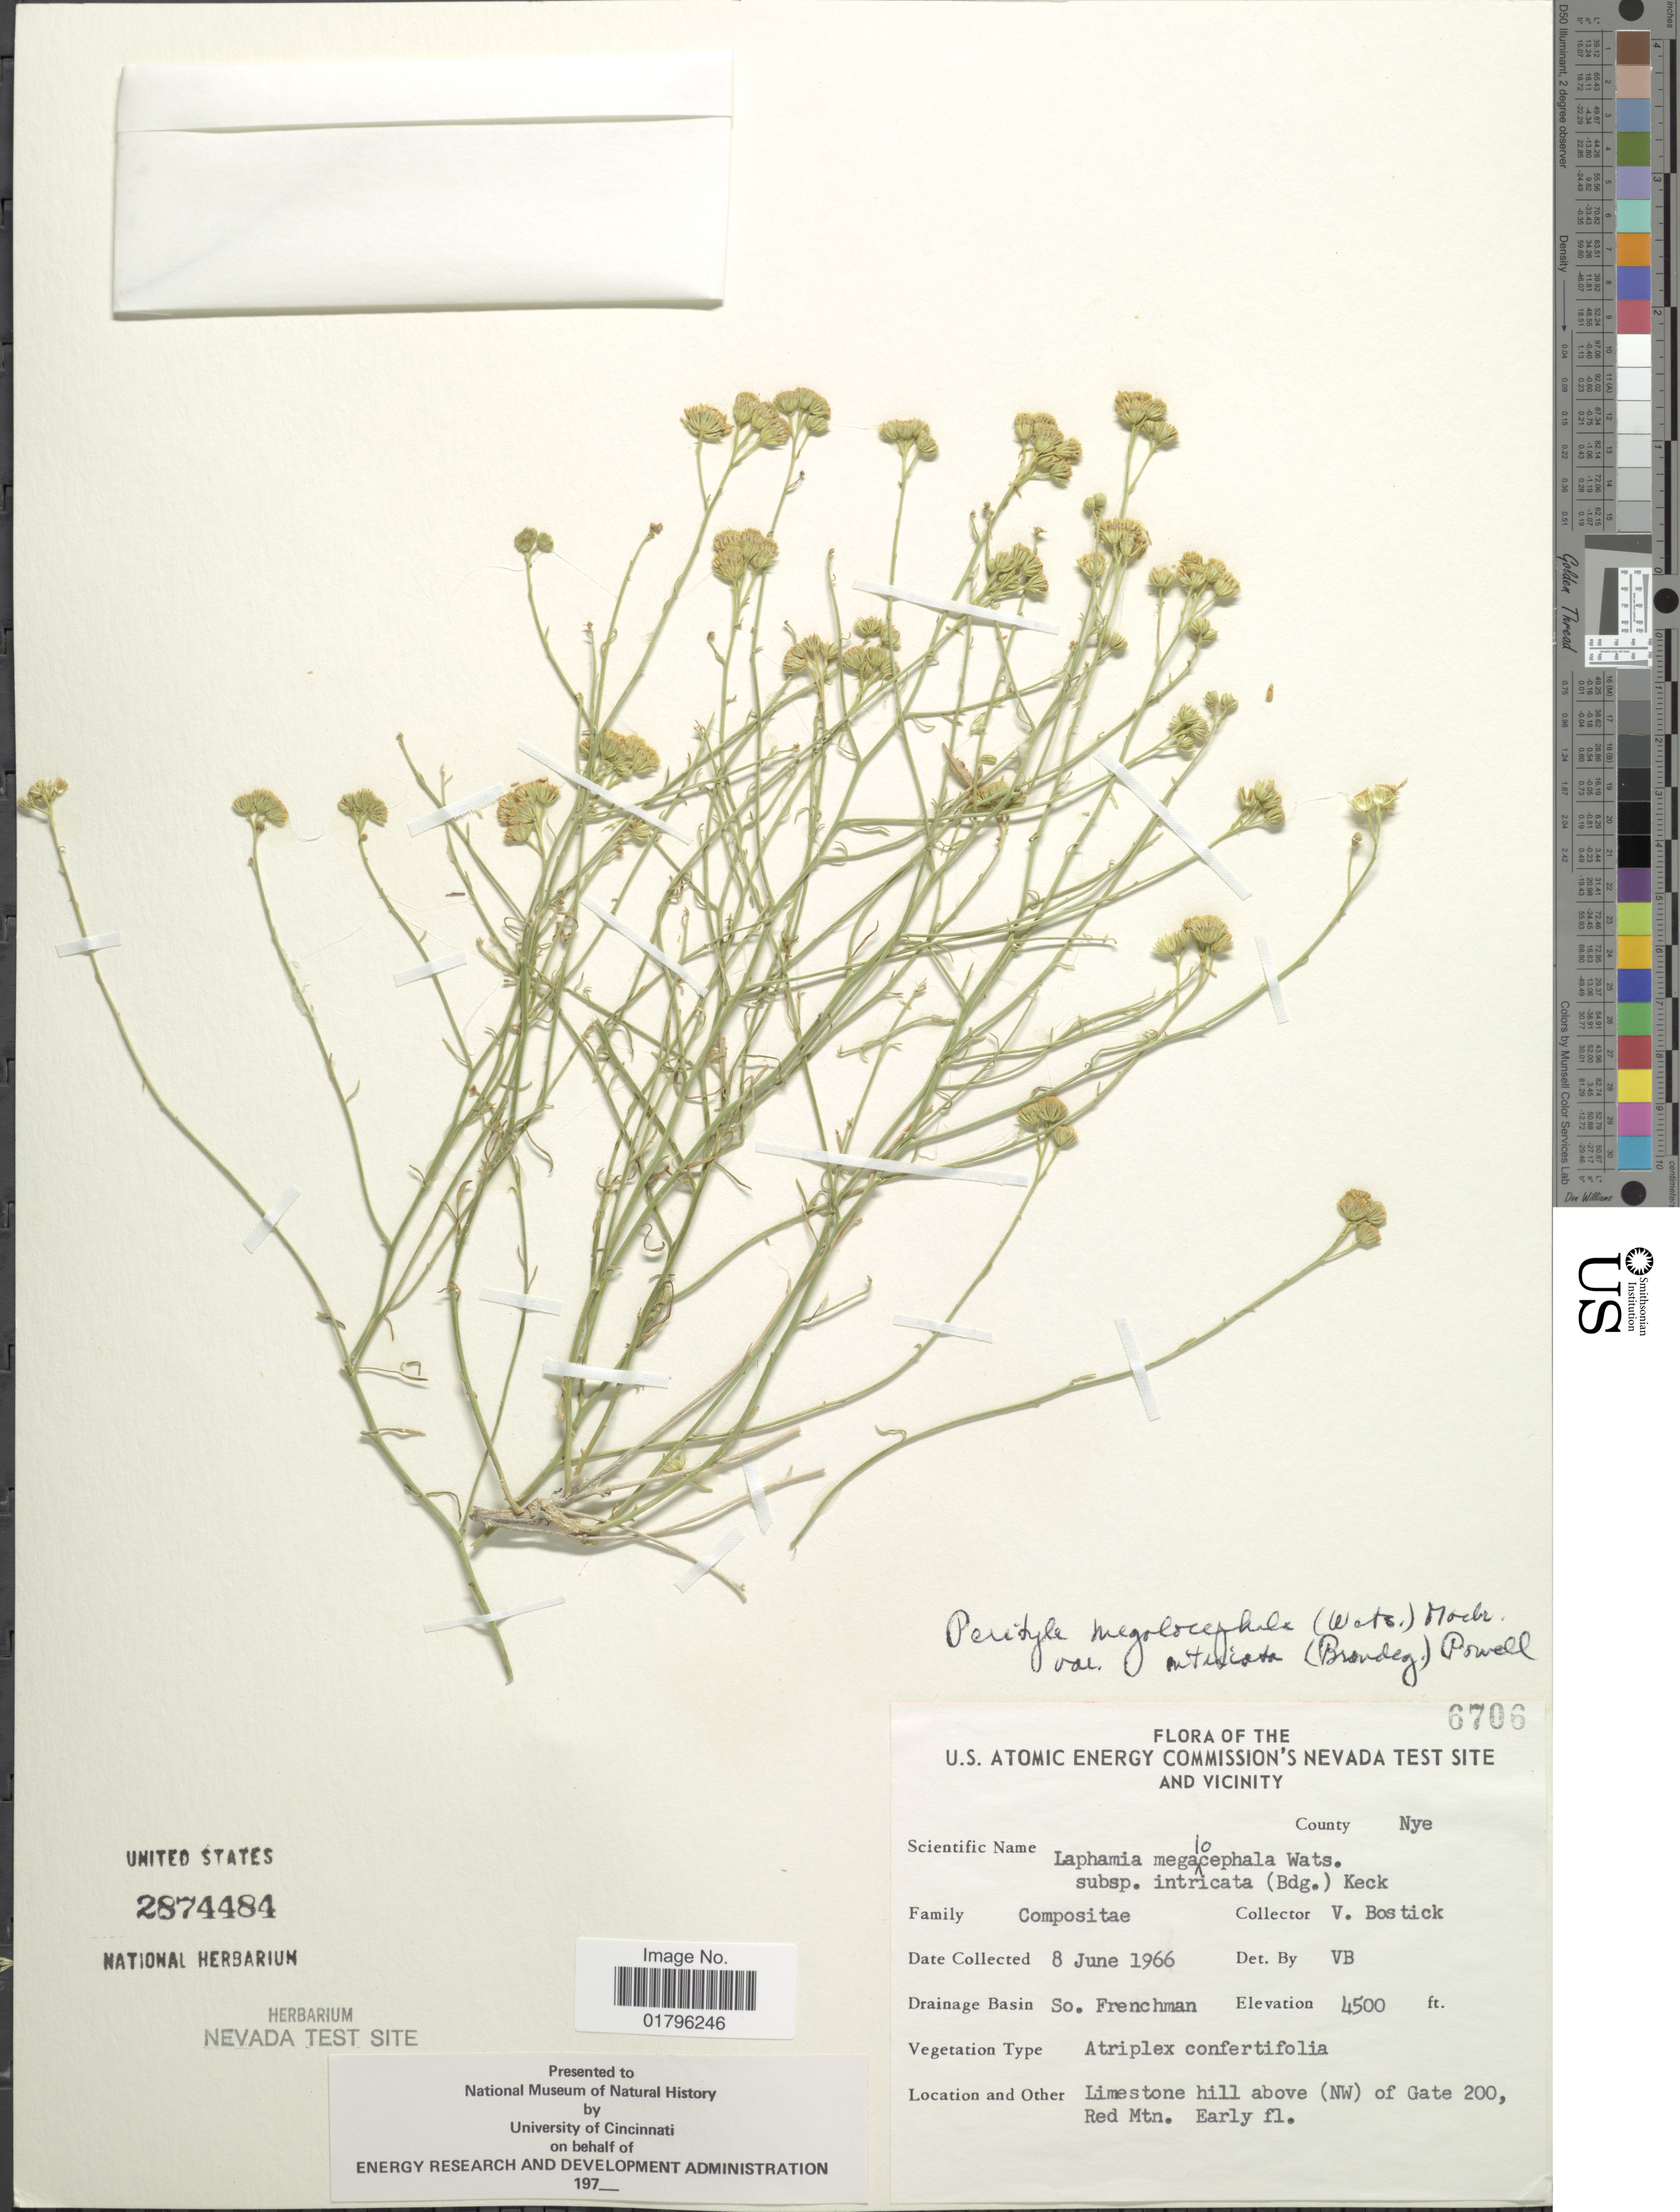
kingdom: Plantae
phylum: Tracheophyta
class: Magnoliopsida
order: Asterales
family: Asteraceae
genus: Perityle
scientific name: Perityle megalocephala var. intricata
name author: (Brandegee) A.M. Powell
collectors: V. Bostick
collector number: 6706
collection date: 1966-06-08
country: United States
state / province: Nevada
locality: U. S. Atomic Energy Commission's Nevada Test Site and Vicinity, County Nye, So. Frenchman, Limestone hill above (NW) of Gate 200, Red Mtn.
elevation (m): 1372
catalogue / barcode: US 2874484